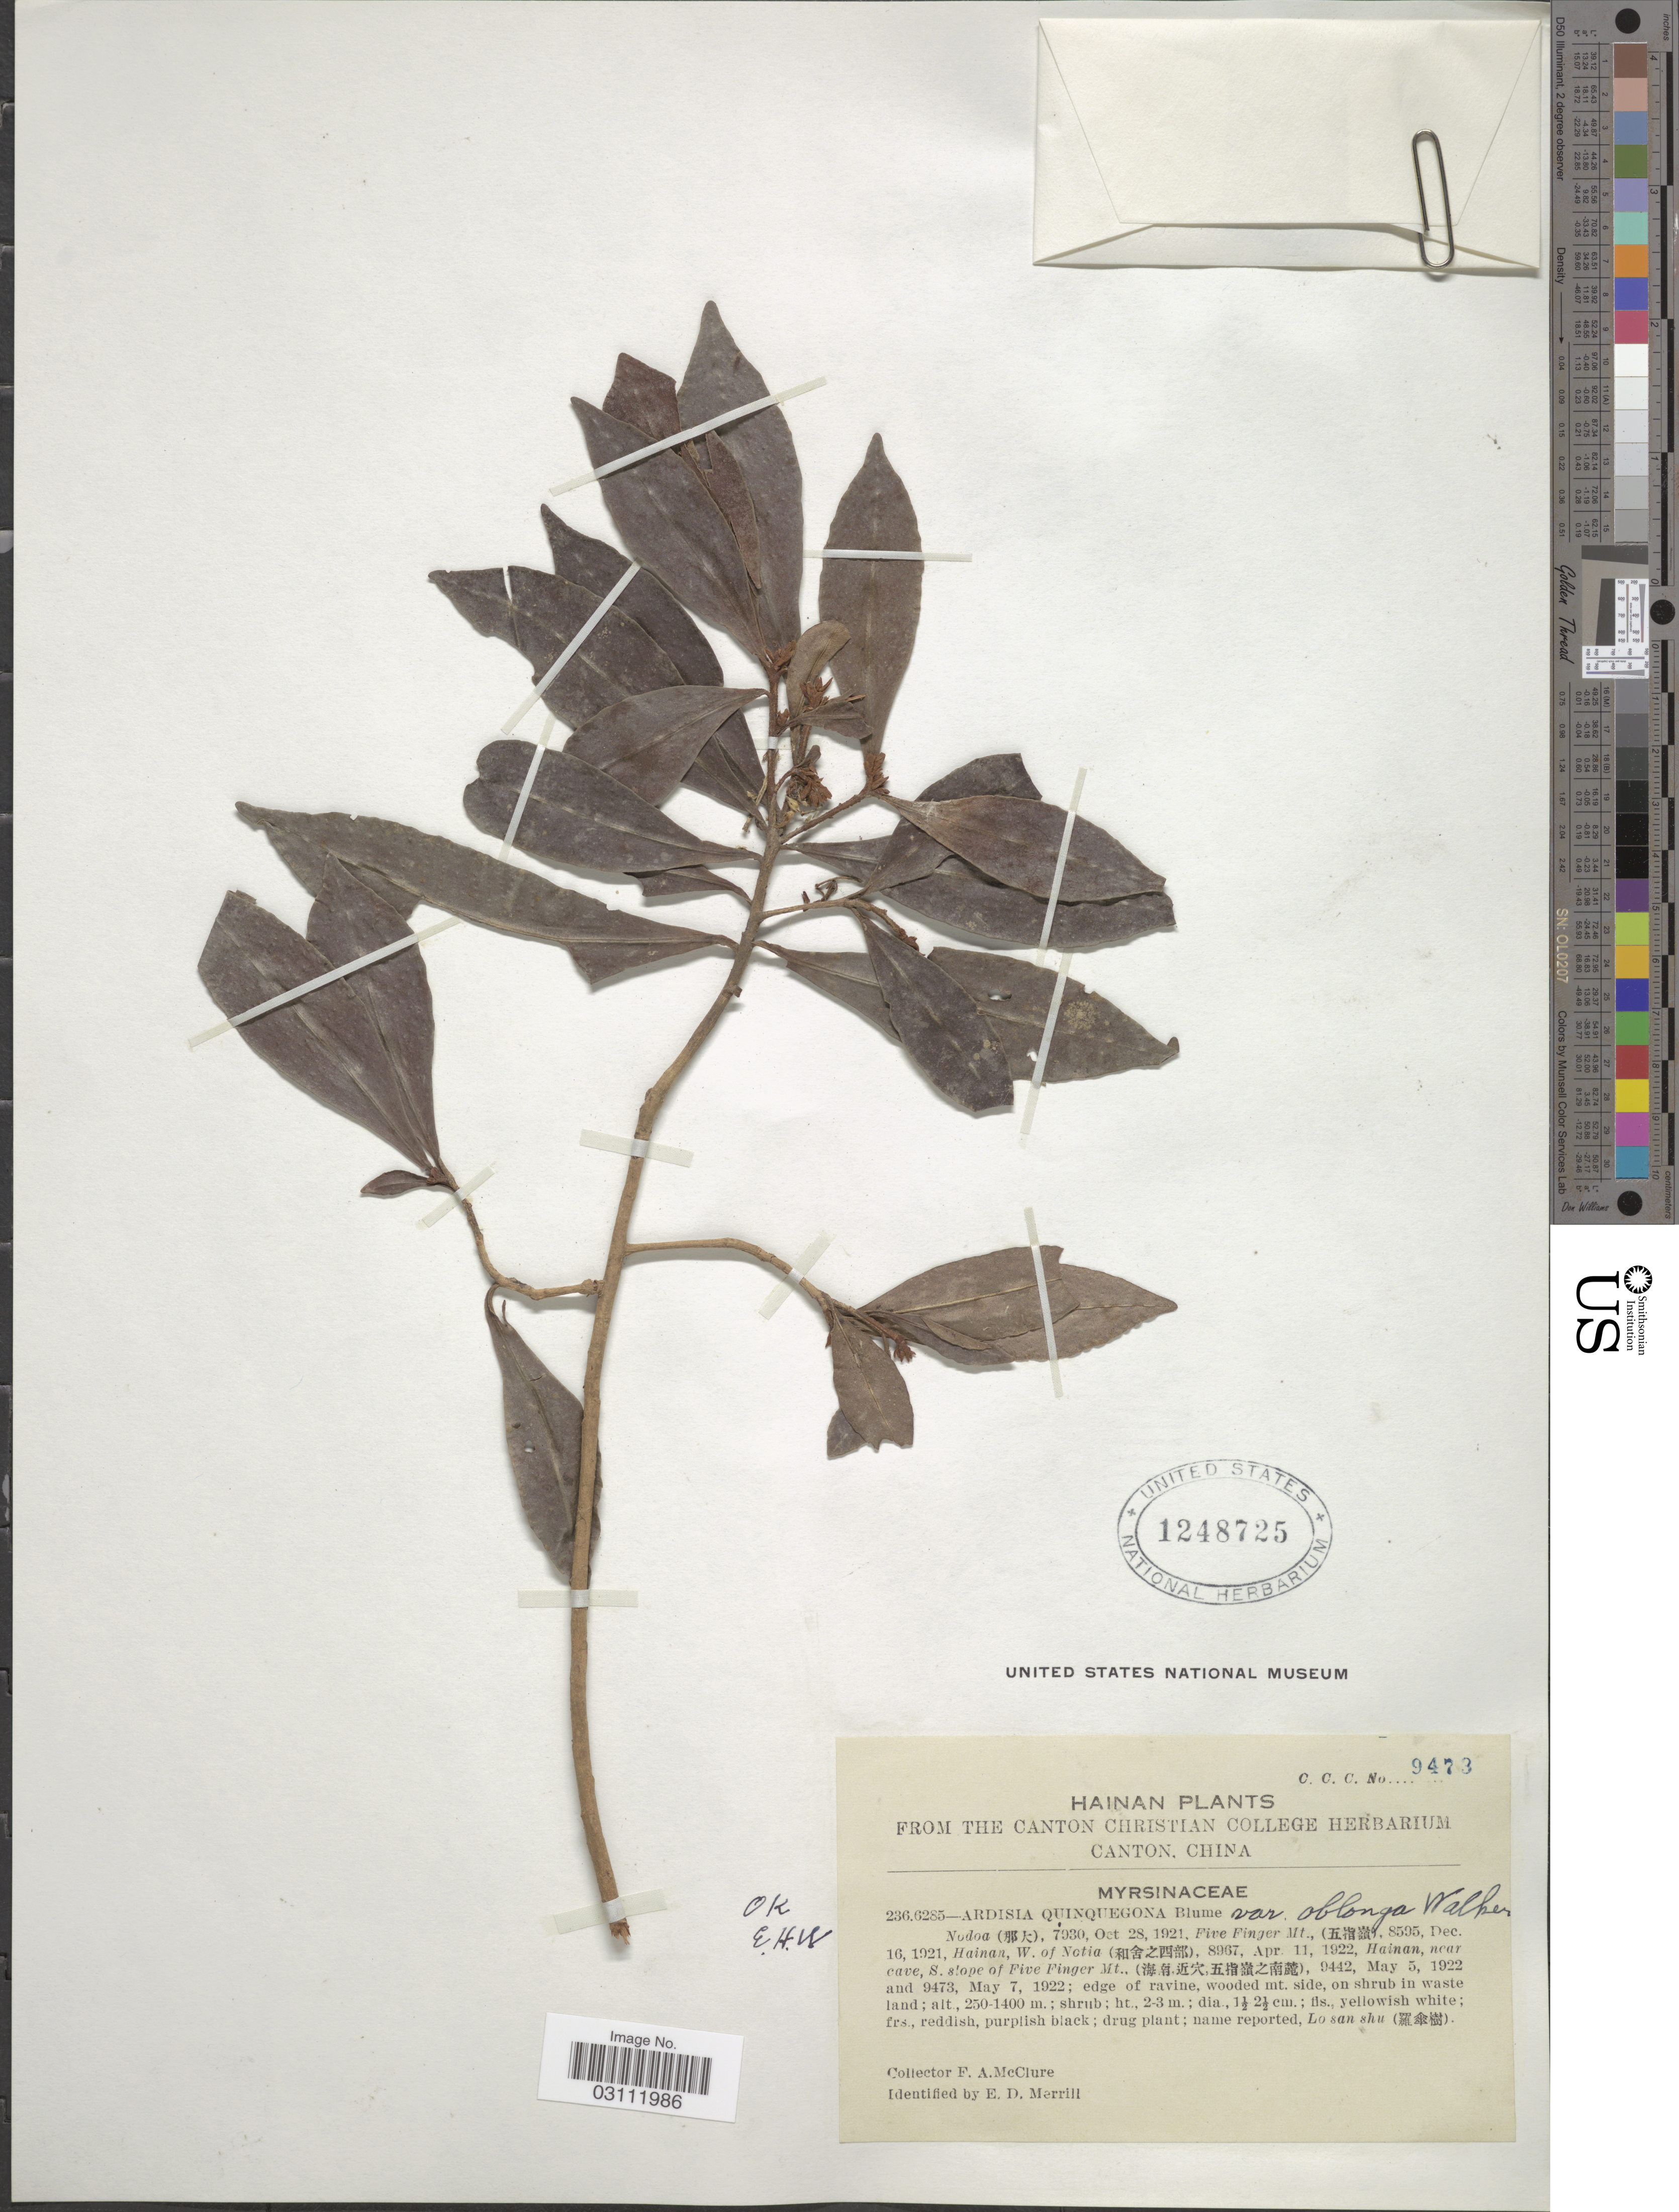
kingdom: Plantae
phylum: Tracheophyta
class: Magnoliopsida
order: Ericales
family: Primulaceae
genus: Ardisia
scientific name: Ardisia quinquegona var. oblonga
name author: E. Walker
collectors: F. A. McClure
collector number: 9473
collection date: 1922-05-07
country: China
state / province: Hainan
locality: Near cave, S. slope of Five Finger Mt.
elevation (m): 250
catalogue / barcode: US 1248725